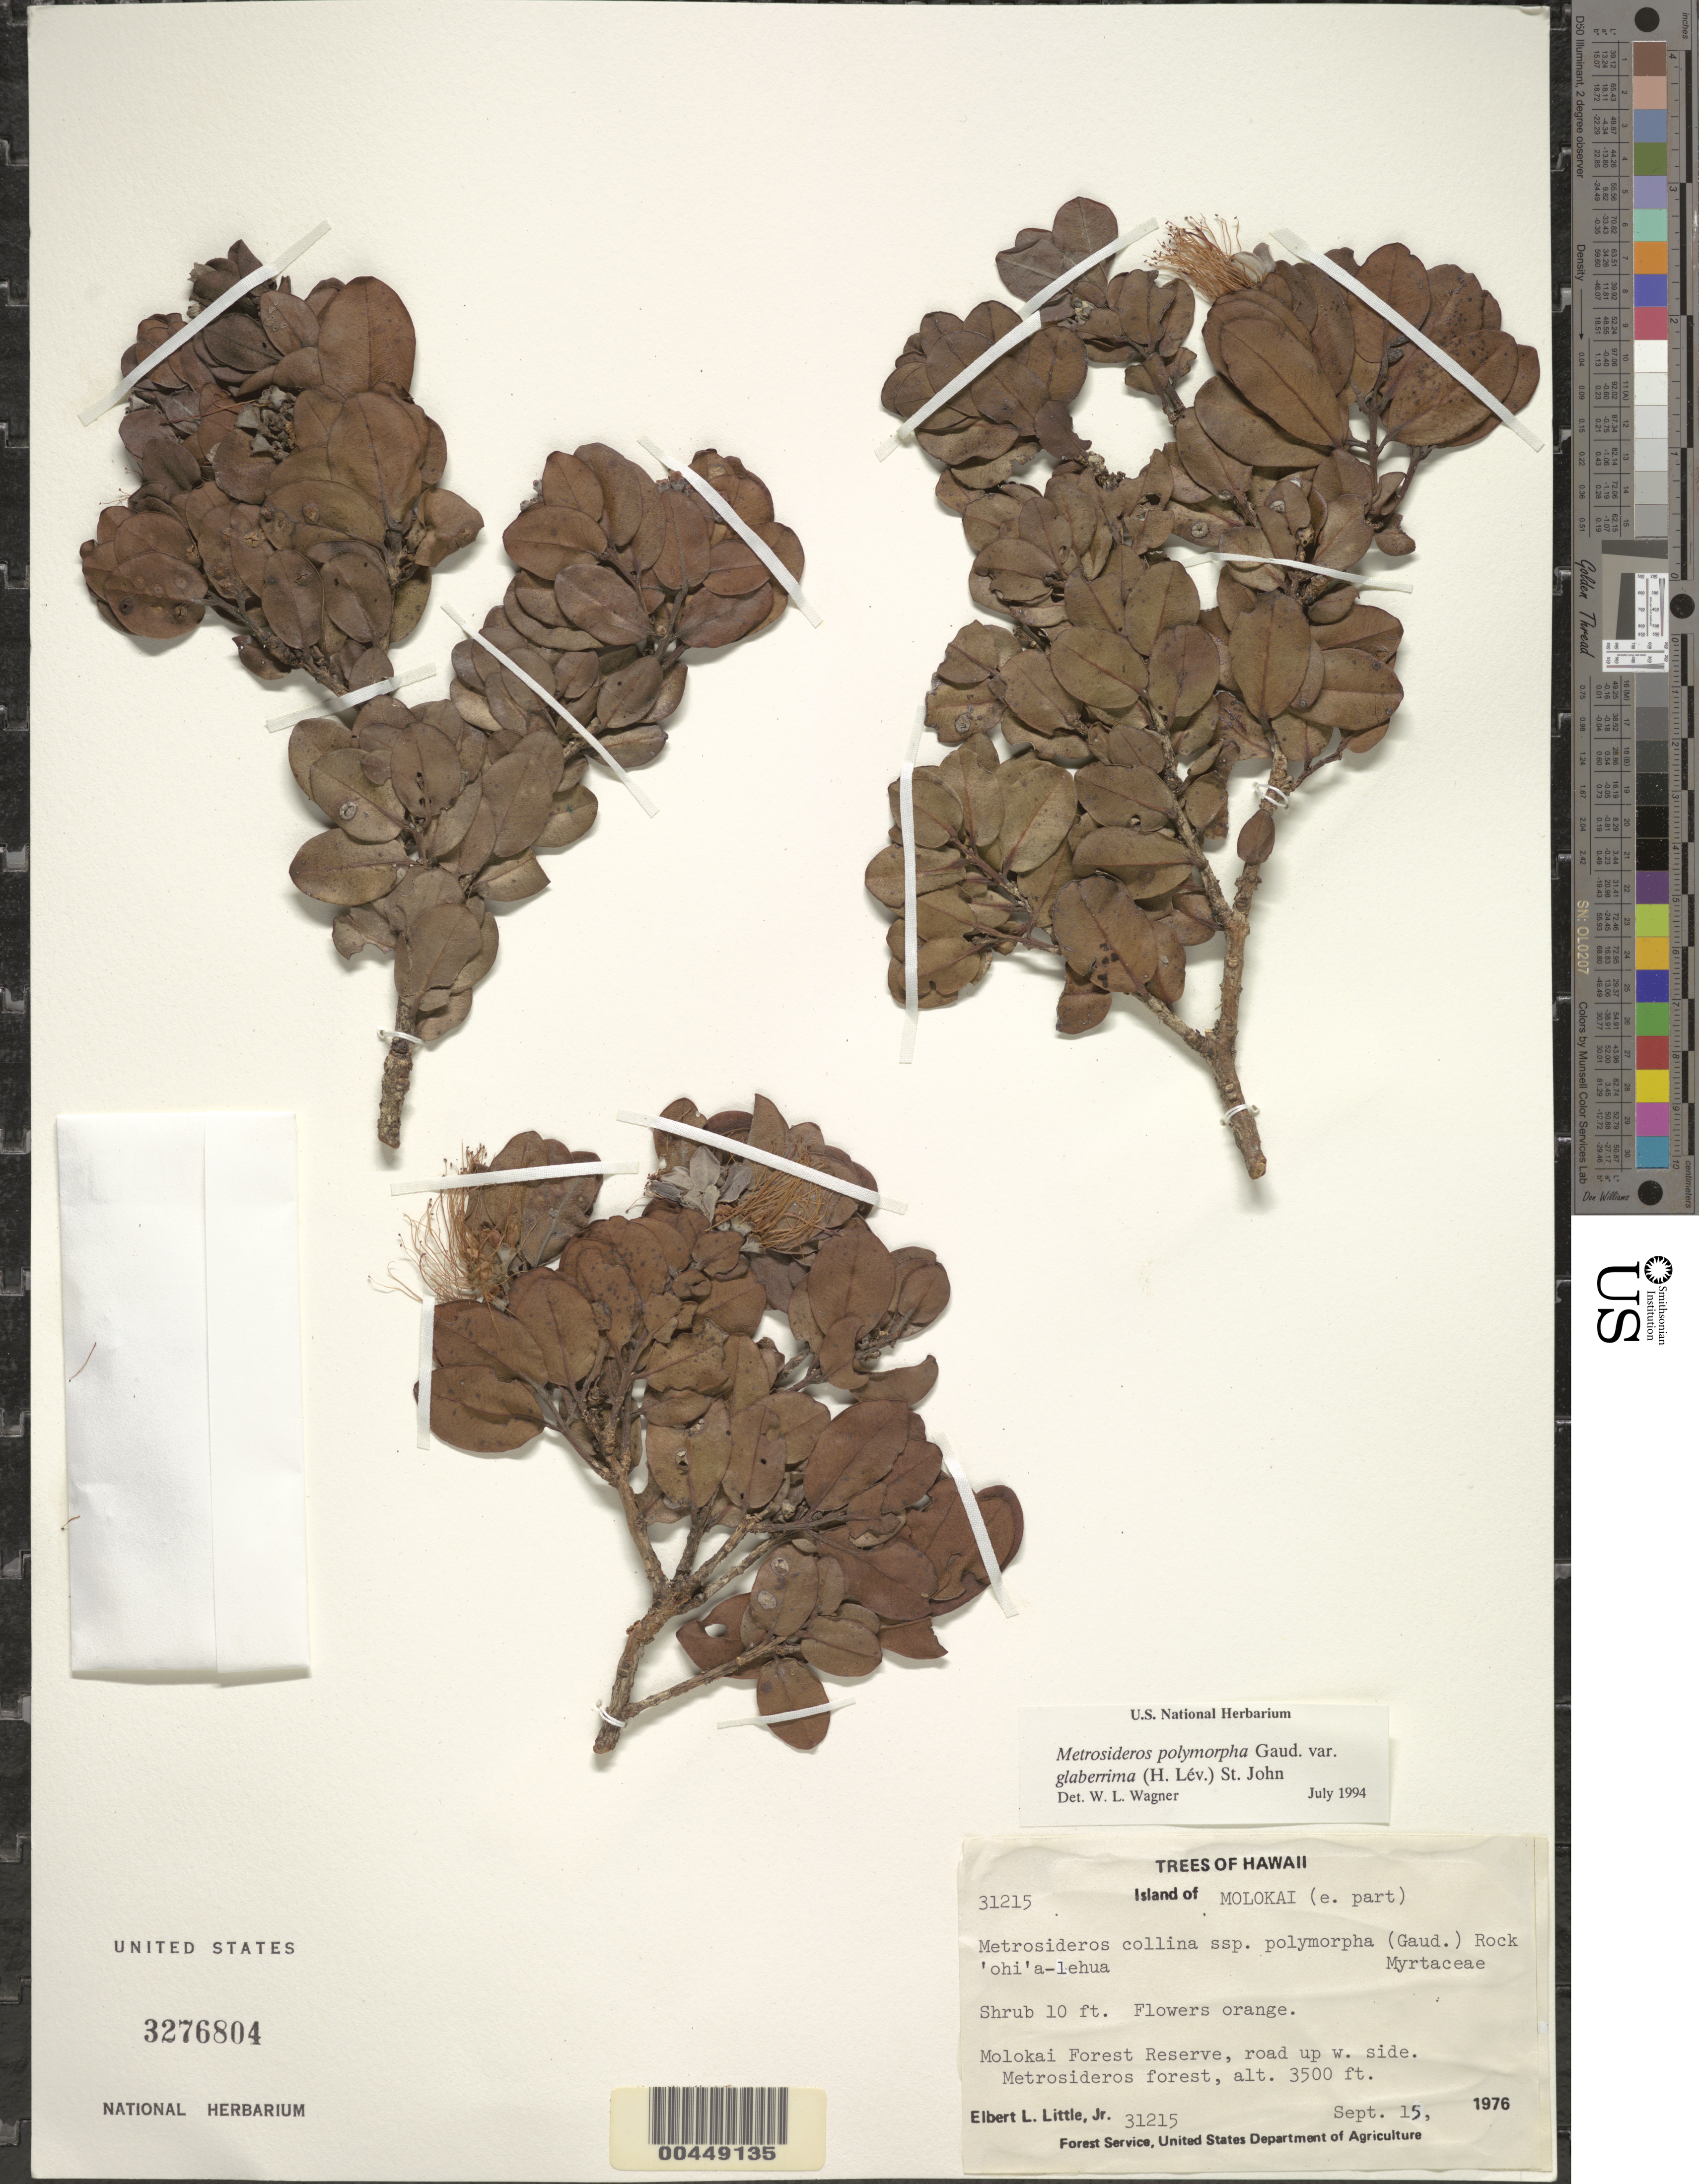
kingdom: Plantae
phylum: Tracheophyta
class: Magnoliopsida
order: Myrtales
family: Myrtaceae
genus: Metrosideros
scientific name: Metrosideros polymorpha var. glaberrima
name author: (H. Lév.) H. St. John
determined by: Wagner, W. L., (BOT), Smithsonian Institution - National Museum of Natural History (UNITED STATES)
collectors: E. L. Little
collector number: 31215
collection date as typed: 15 Sep 1976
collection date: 1976-09-15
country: United States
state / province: Hawaii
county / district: Maui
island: Moloka'i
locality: E part of Molokai, Molokai Forest Reserve, road up W side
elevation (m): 1067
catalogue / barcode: US 3276804